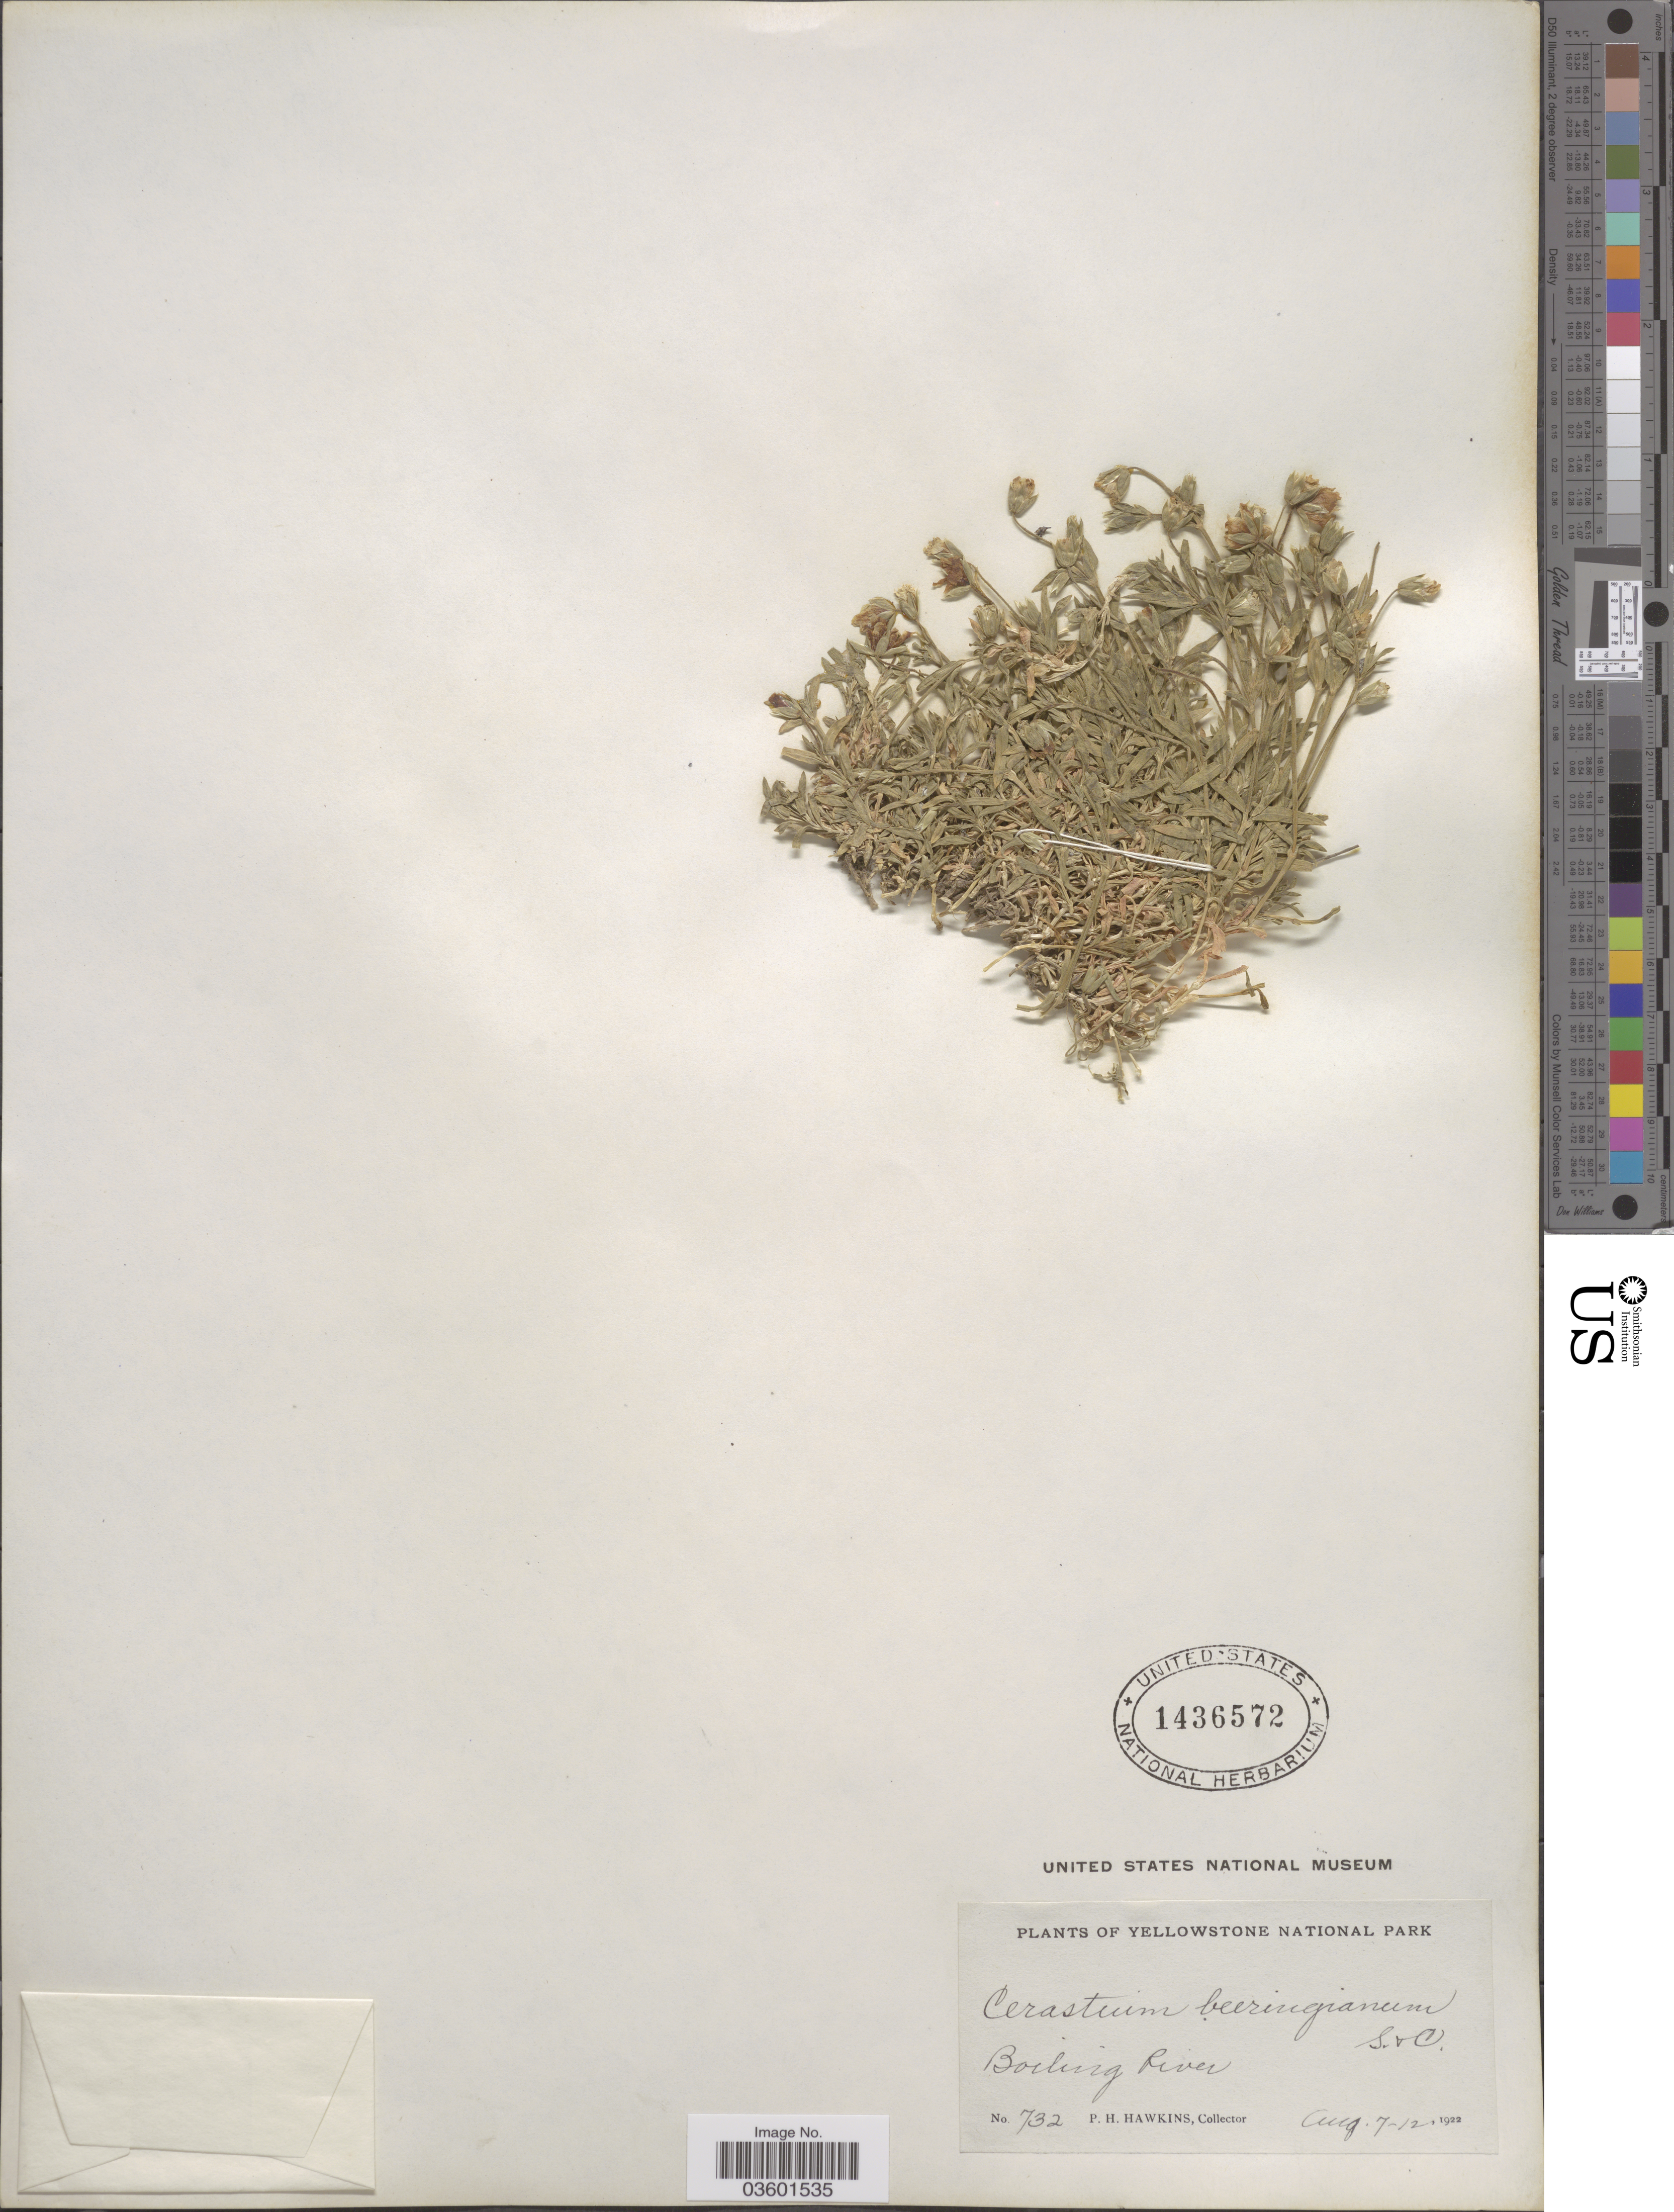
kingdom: Plantae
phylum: Tracheophyta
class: Magnoliopsida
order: Caryophyllales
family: Caryophyllaceae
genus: Cerastium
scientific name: Cerastium beeringianum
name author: Cham. & Schltdl.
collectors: P. Hawkins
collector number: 732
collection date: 1922-08-07/1922-08-12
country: United States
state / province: Wyoming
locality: Yellowstone National Park. Boiling River.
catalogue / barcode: US 1436572